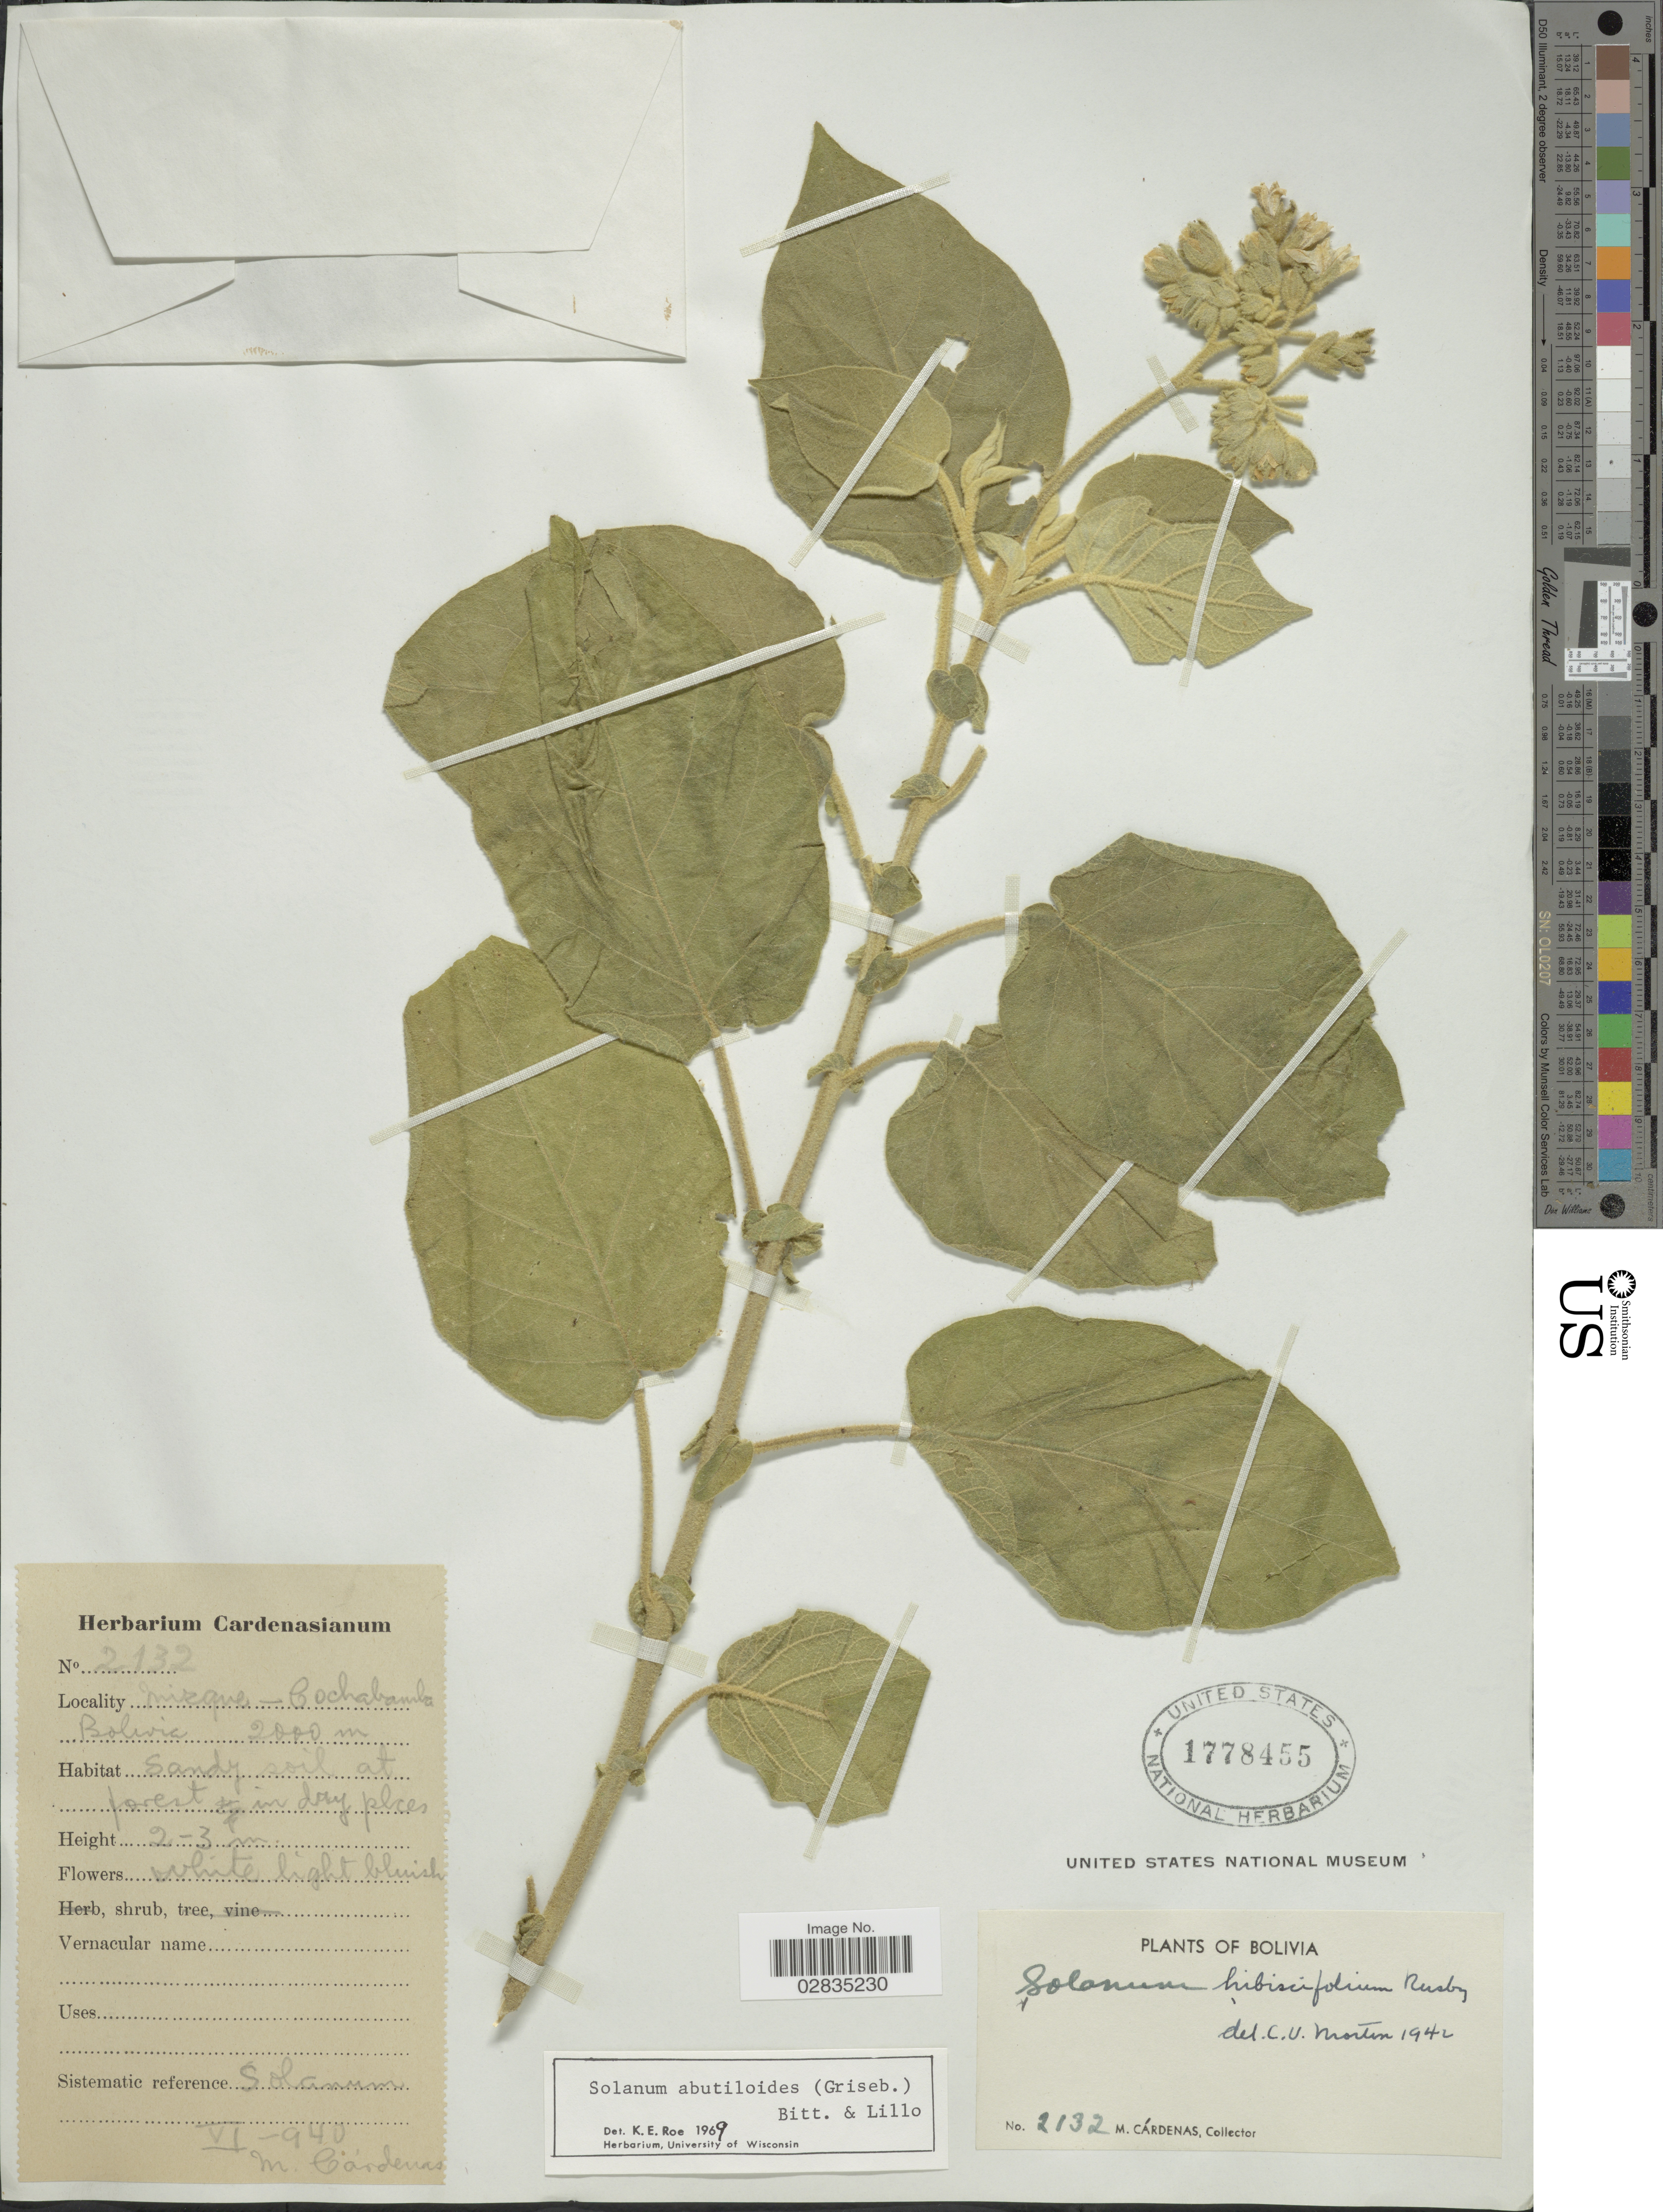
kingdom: Plantae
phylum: Tracheophyta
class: Magnoliopsida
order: Solanales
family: Solanaceae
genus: Solanum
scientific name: Solanum abutiloides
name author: (Griseb.) Bitter & Lillo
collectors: M. Cárdenas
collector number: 2132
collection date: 1940-04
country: Bolivia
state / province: Cochabamba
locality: Mizque.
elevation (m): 2000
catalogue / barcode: US 1778455